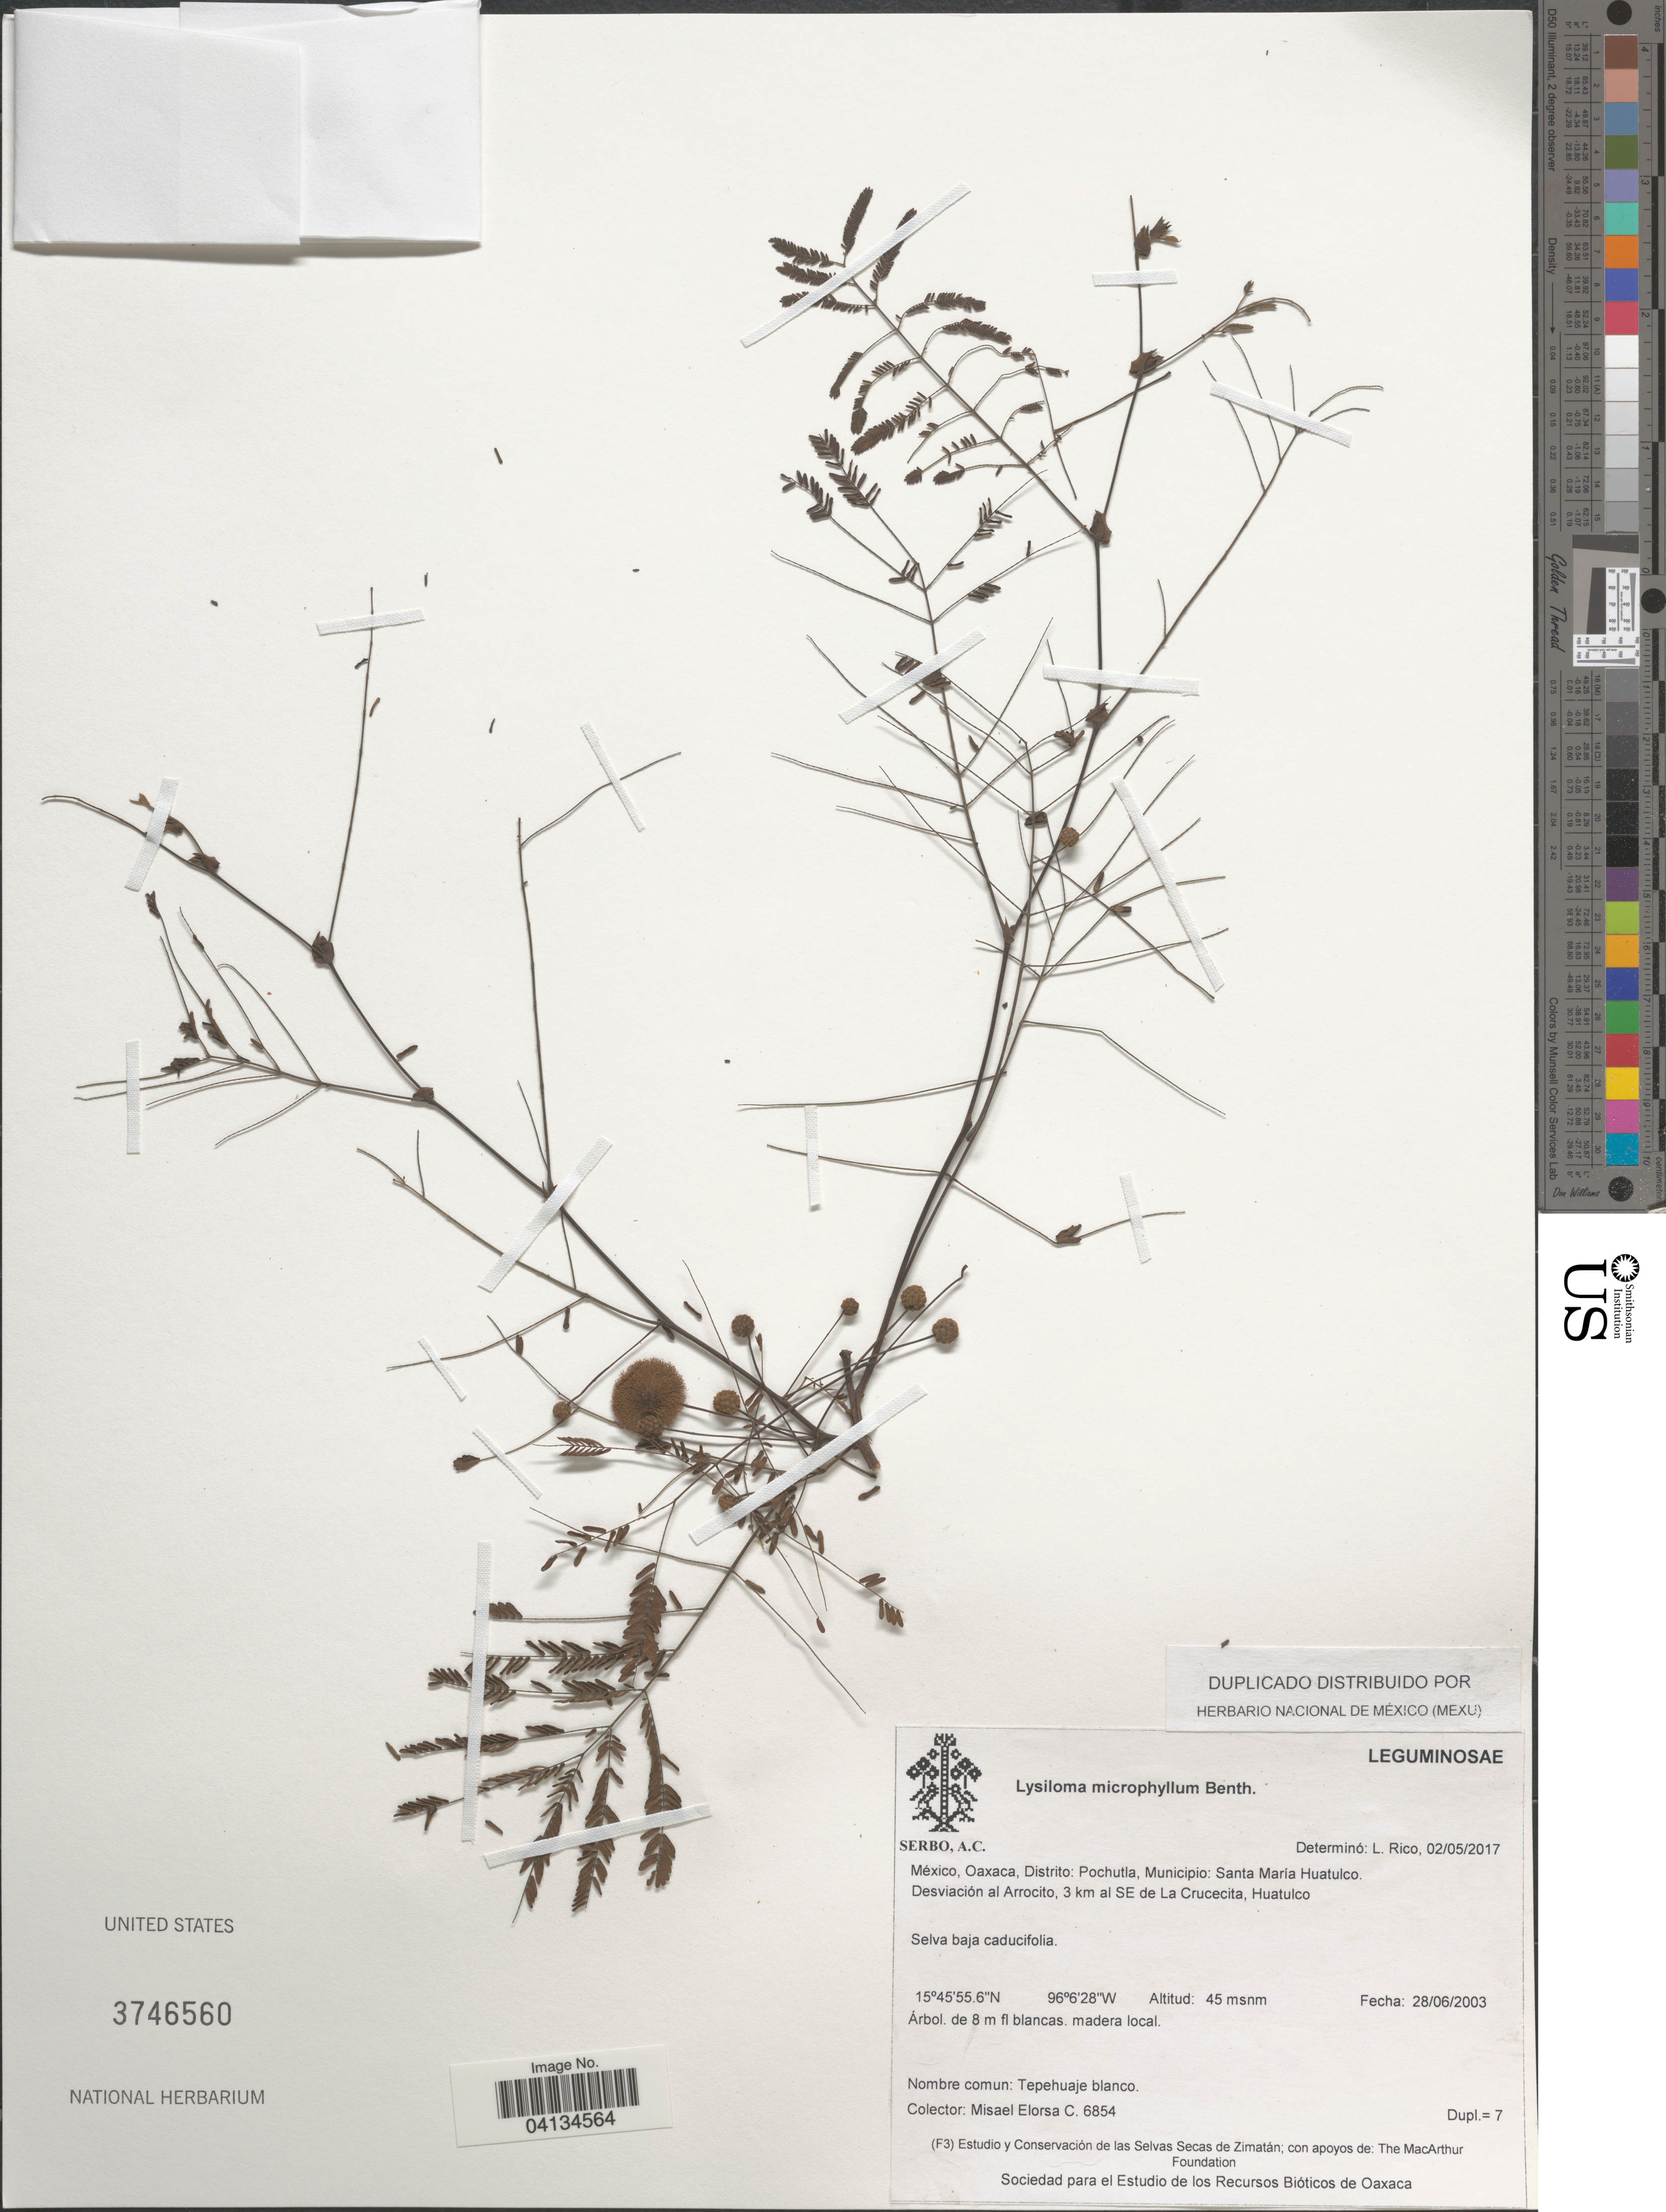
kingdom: Plantae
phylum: Tracheophyta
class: Magnoliopsida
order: Fabales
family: Fabaceae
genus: Lysiloma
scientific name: Lysiloma microphyllum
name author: Benth.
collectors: M. Elorsa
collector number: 6854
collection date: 2003-06-28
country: Mexico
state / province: Oaxaca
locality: Distrito: Pochutla, Municipio: Santa María Huatulco. Desviacón al Arrocito, 3 km al SE de La Crucecita, Huatulco.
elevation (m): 45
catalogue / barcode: US 3746560